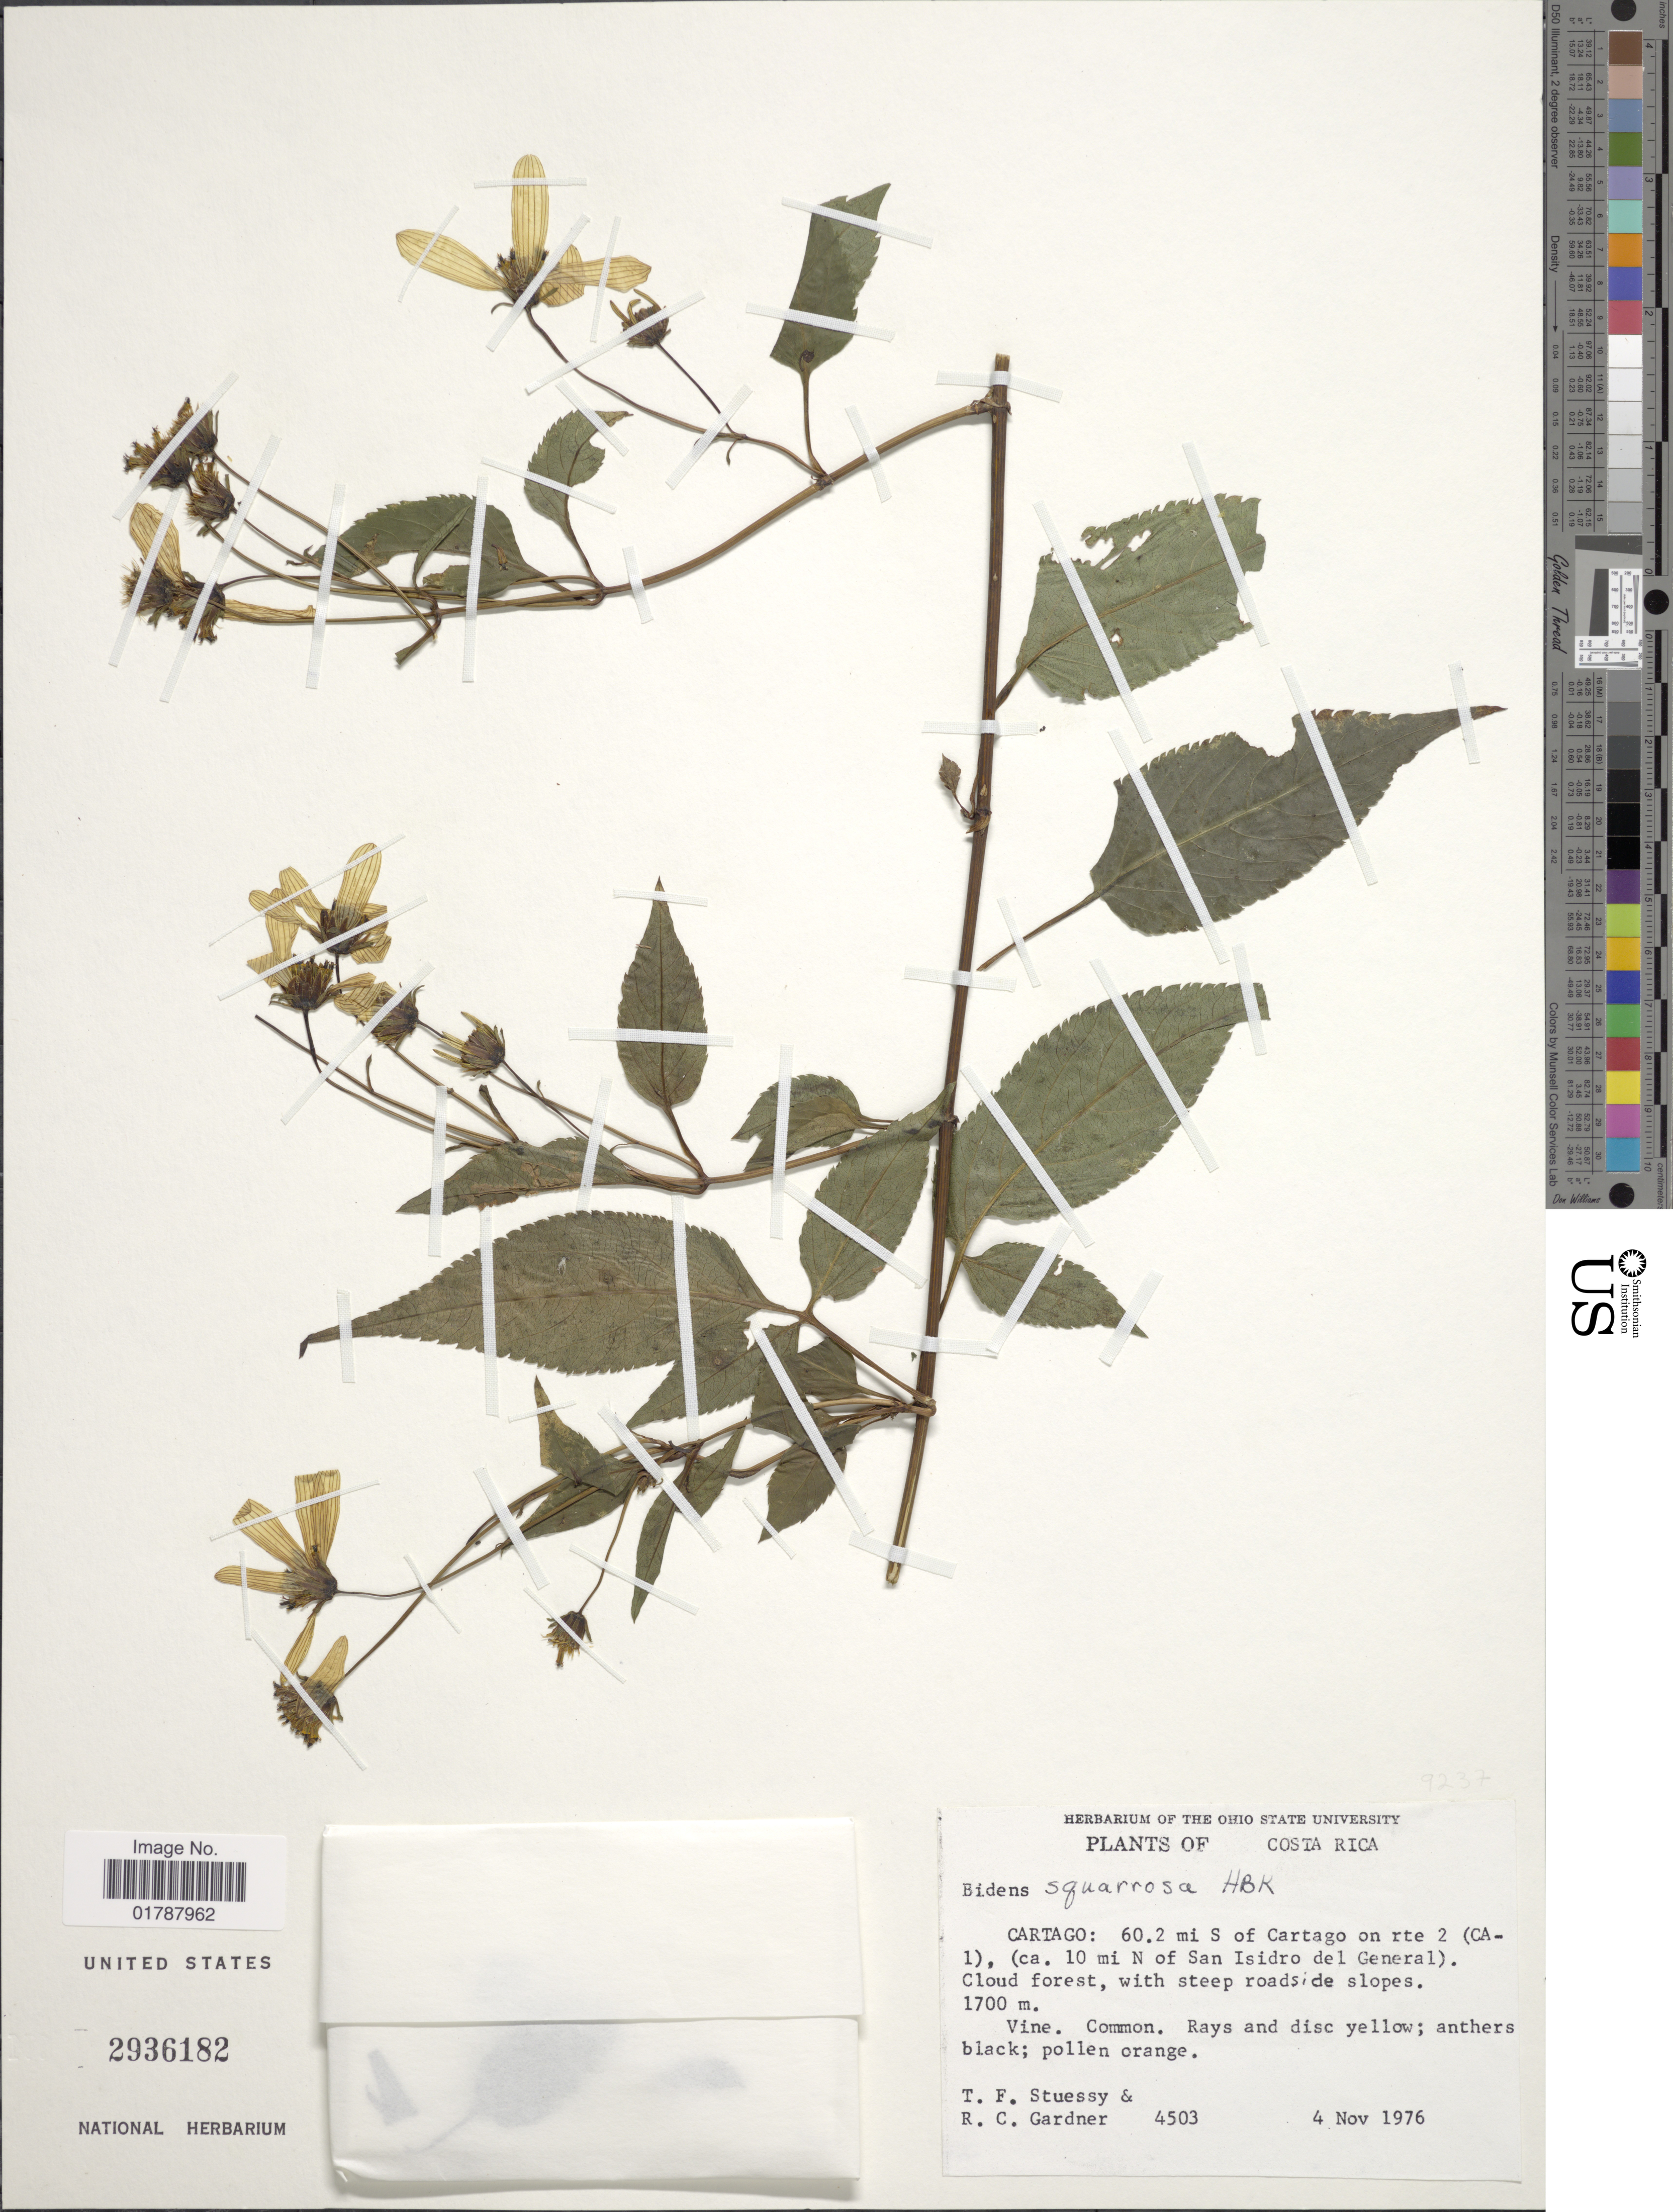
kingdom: Plantae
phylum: Tracheophyta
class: Magnoliopsida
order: Asterales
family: Asteraceae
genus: Bidens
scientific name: Bidens squarrosa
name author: Kunth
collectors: T. Stuessy & R. C. Gardner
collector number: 4503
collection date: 1976-11-04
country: Costa Rica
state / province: Cartago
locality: Cartago: 60.2 mi S of Cartago on rte 2 (CA-1), (10 mi. N of San Isidro del General)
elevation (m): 1700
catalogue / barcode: US 2936182